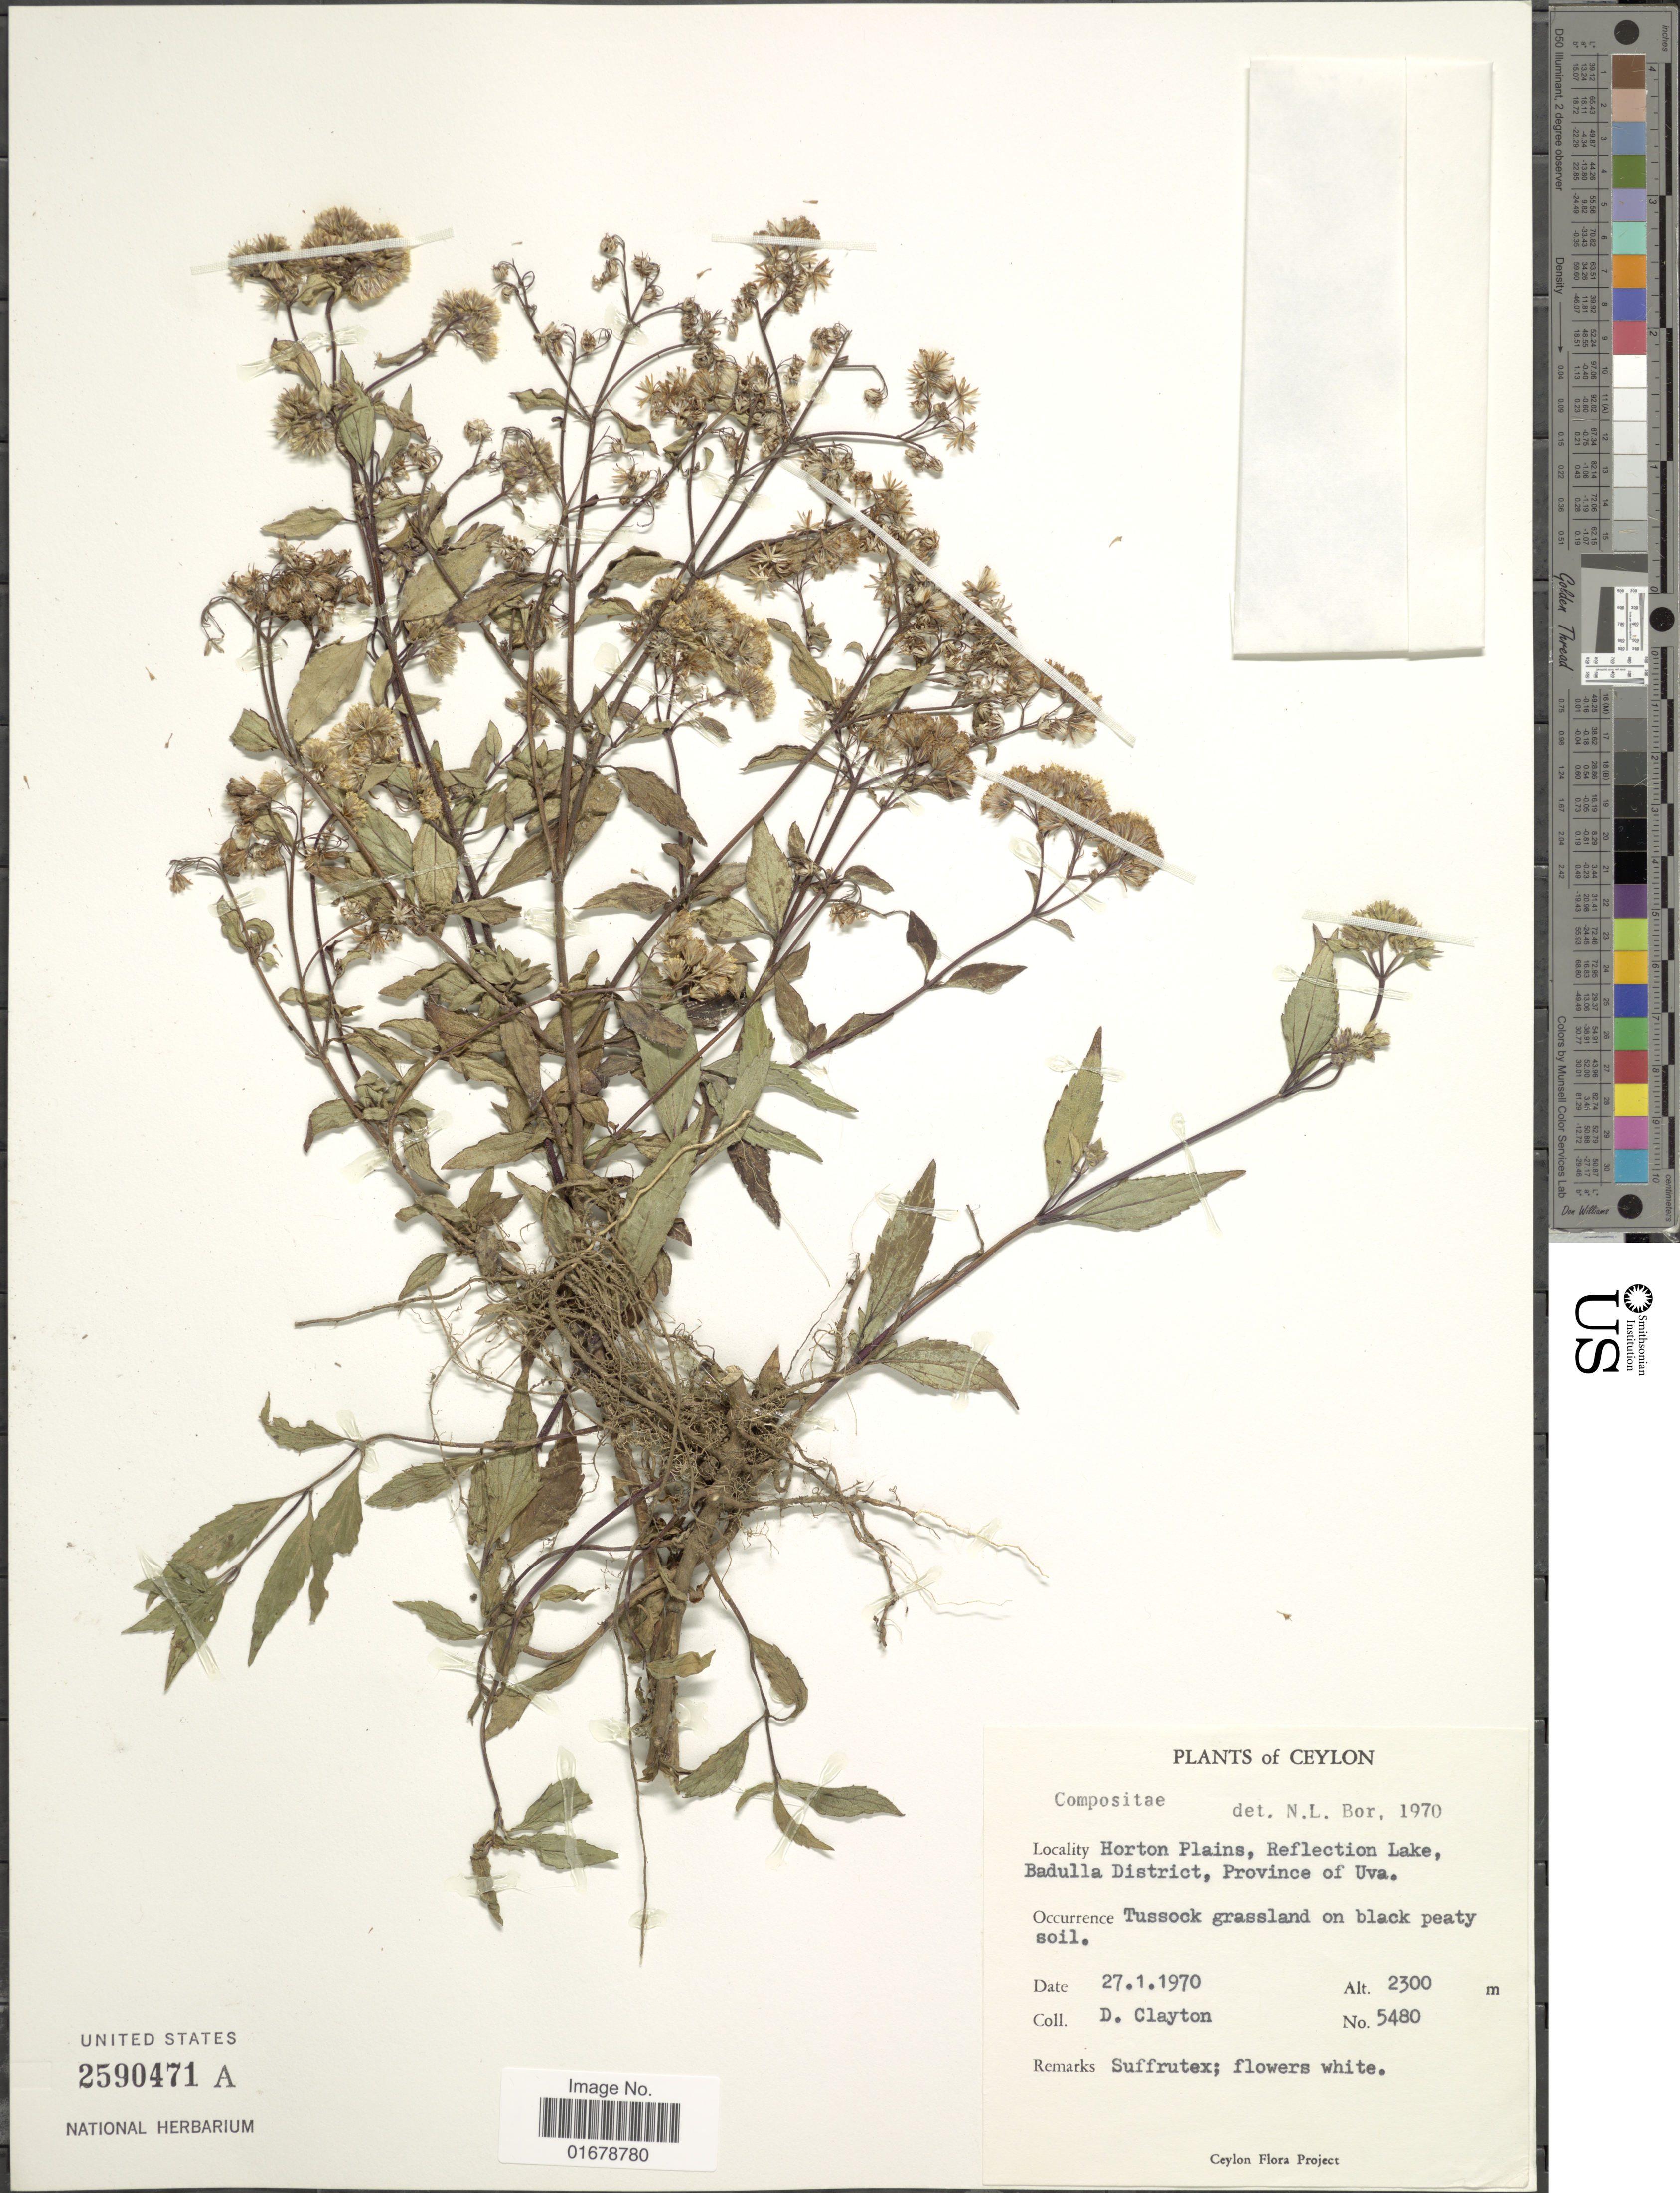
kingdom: Plantae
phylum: Tracheophyta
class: Magnoliopsida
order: Asterales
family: Asteraceae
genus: Ageratina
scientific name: Ageratina riparia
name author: (Regel) R.M. King & H. Rob.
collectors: D. Clayton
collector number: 5480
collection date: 1970-01-27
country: Sri Lanka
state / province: Uva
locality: Horton Plains, Reflection Lake, Badulla District, Province of Uva, Ceylon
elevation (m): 2300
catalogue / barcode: US 2590471A